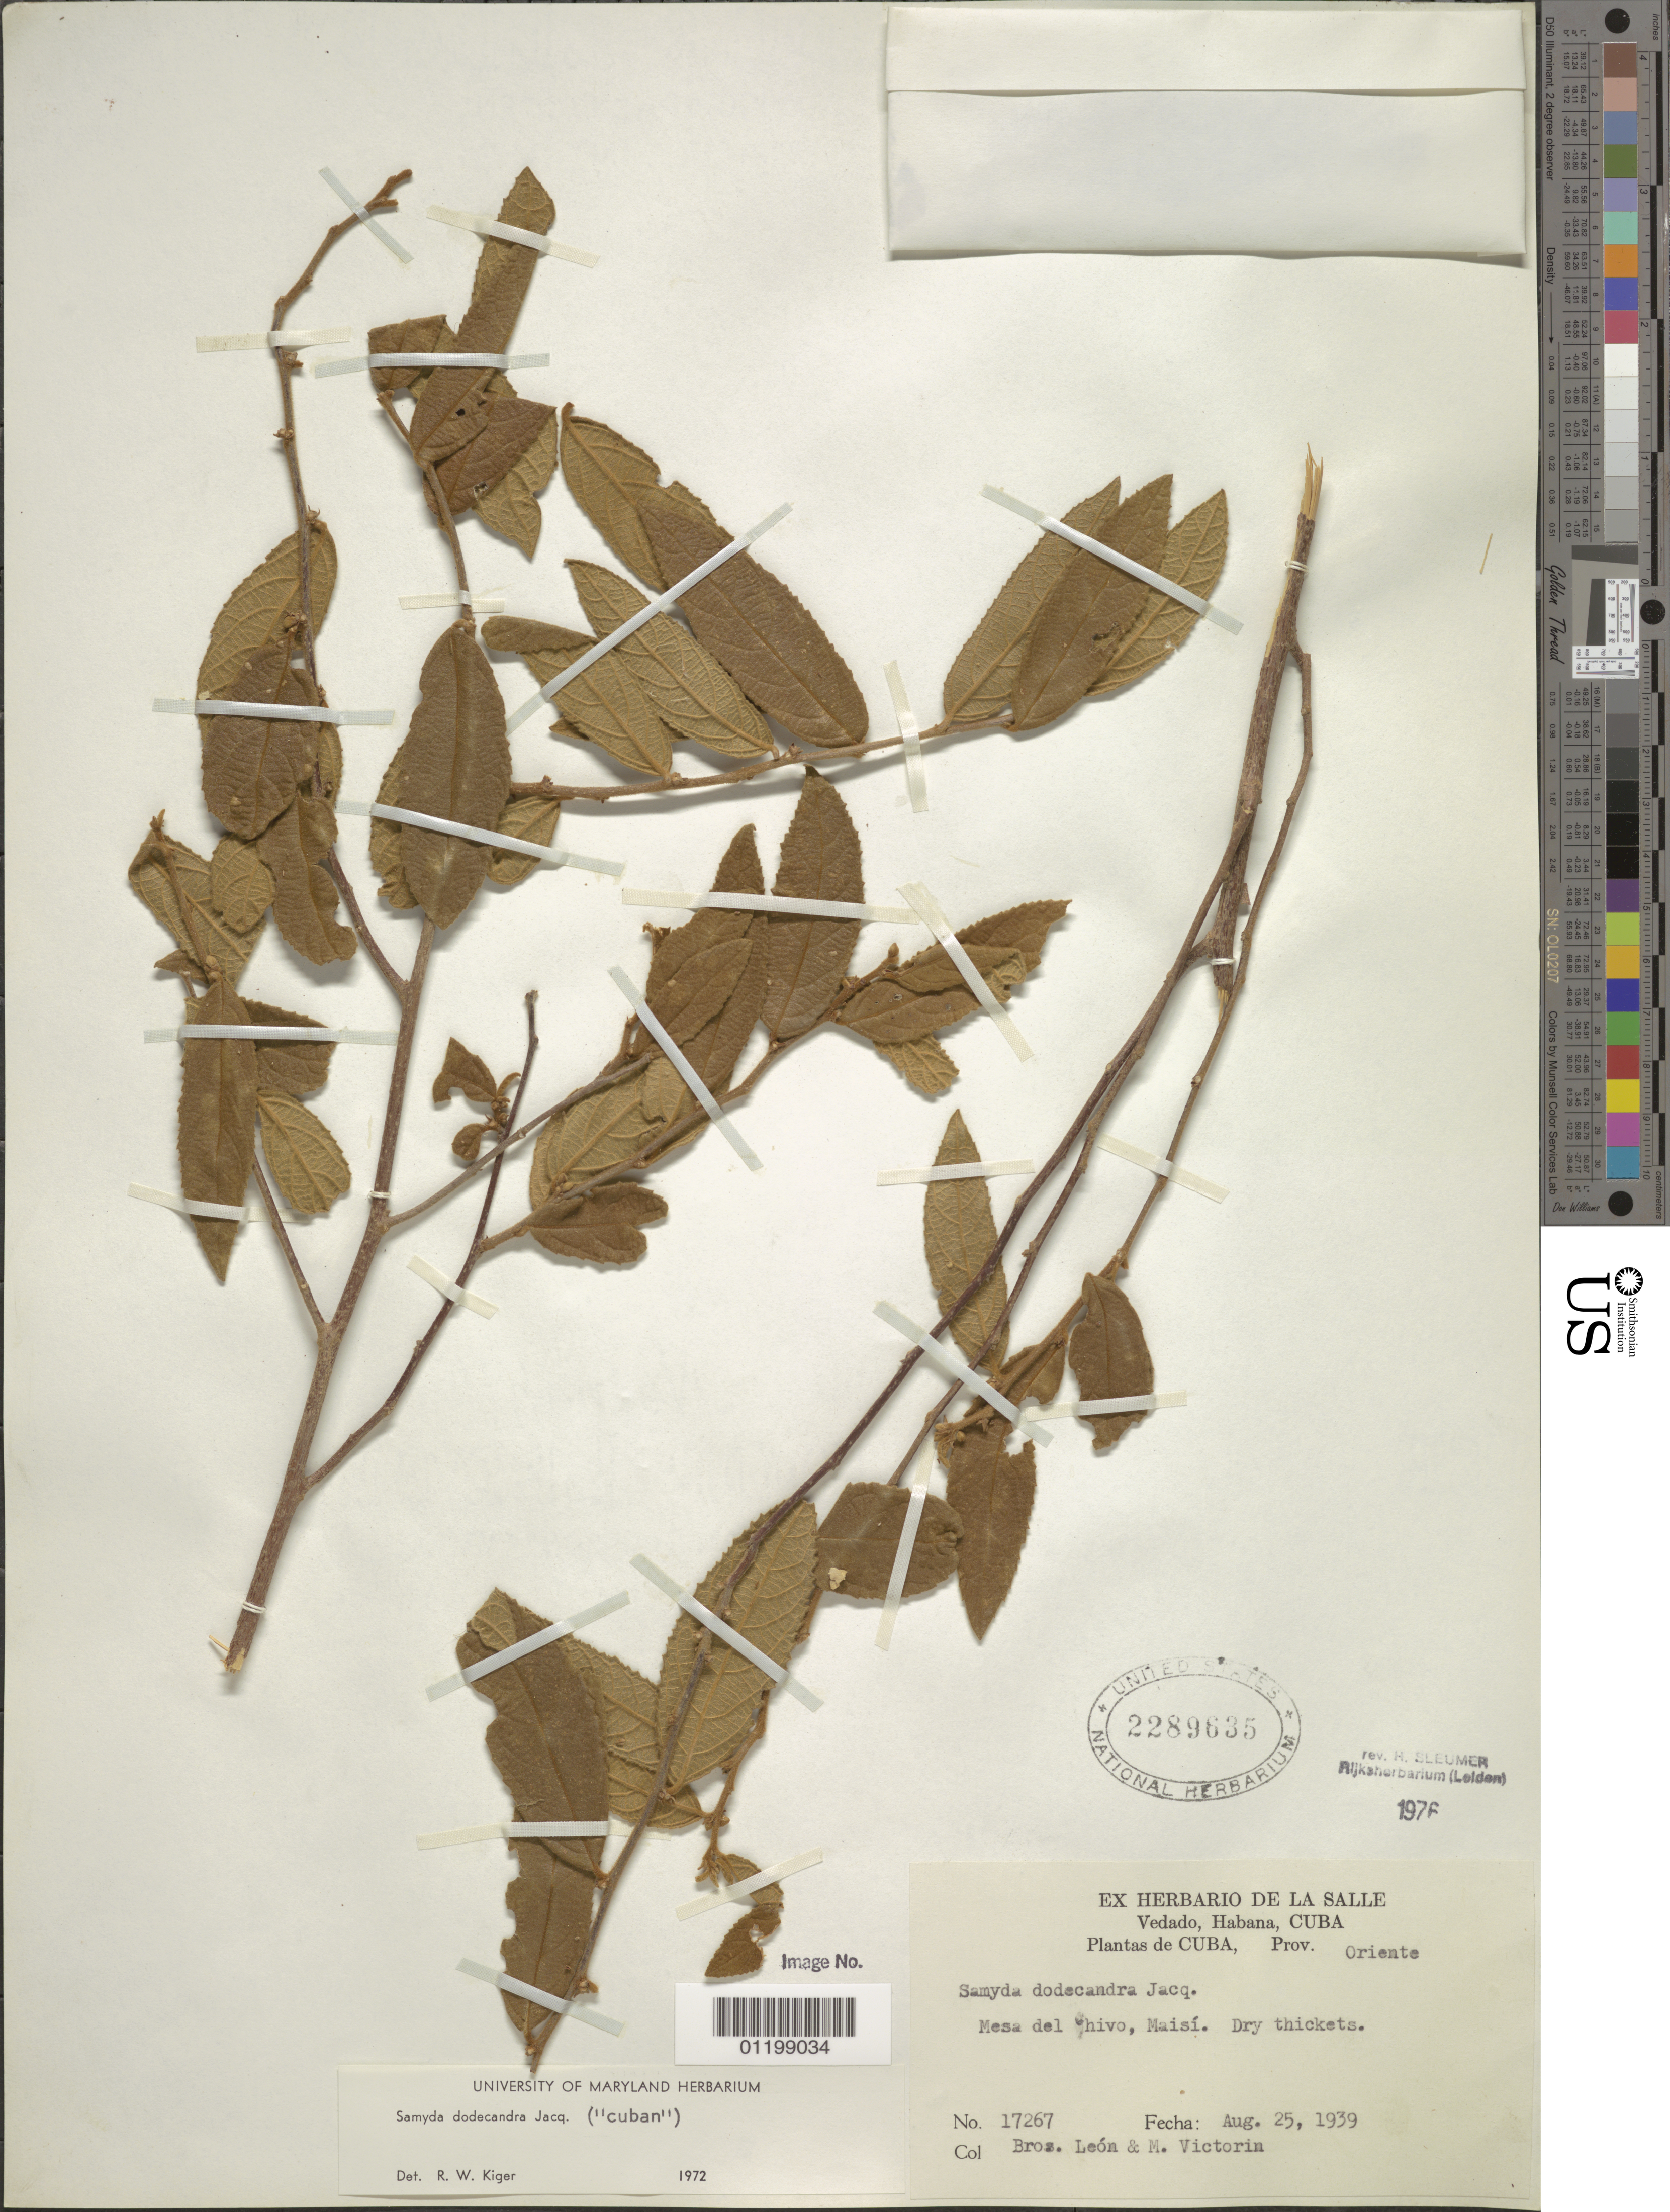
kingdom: Plantae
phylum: Tracheophyta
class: Magnoliopsida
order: Malpighiales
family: Salicaceae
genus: Casearia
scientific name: Casearia dodecandra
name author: (Jacq.) T. Samar. & M.H. Alford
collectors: Bro. León & M. Victorin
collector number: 17267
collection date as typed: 25 Aug 1939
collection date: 1939-08-25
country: Cuba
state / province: Oriente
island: Cuba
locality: Mesa del Chva, Maisí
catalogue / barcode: US 2289635